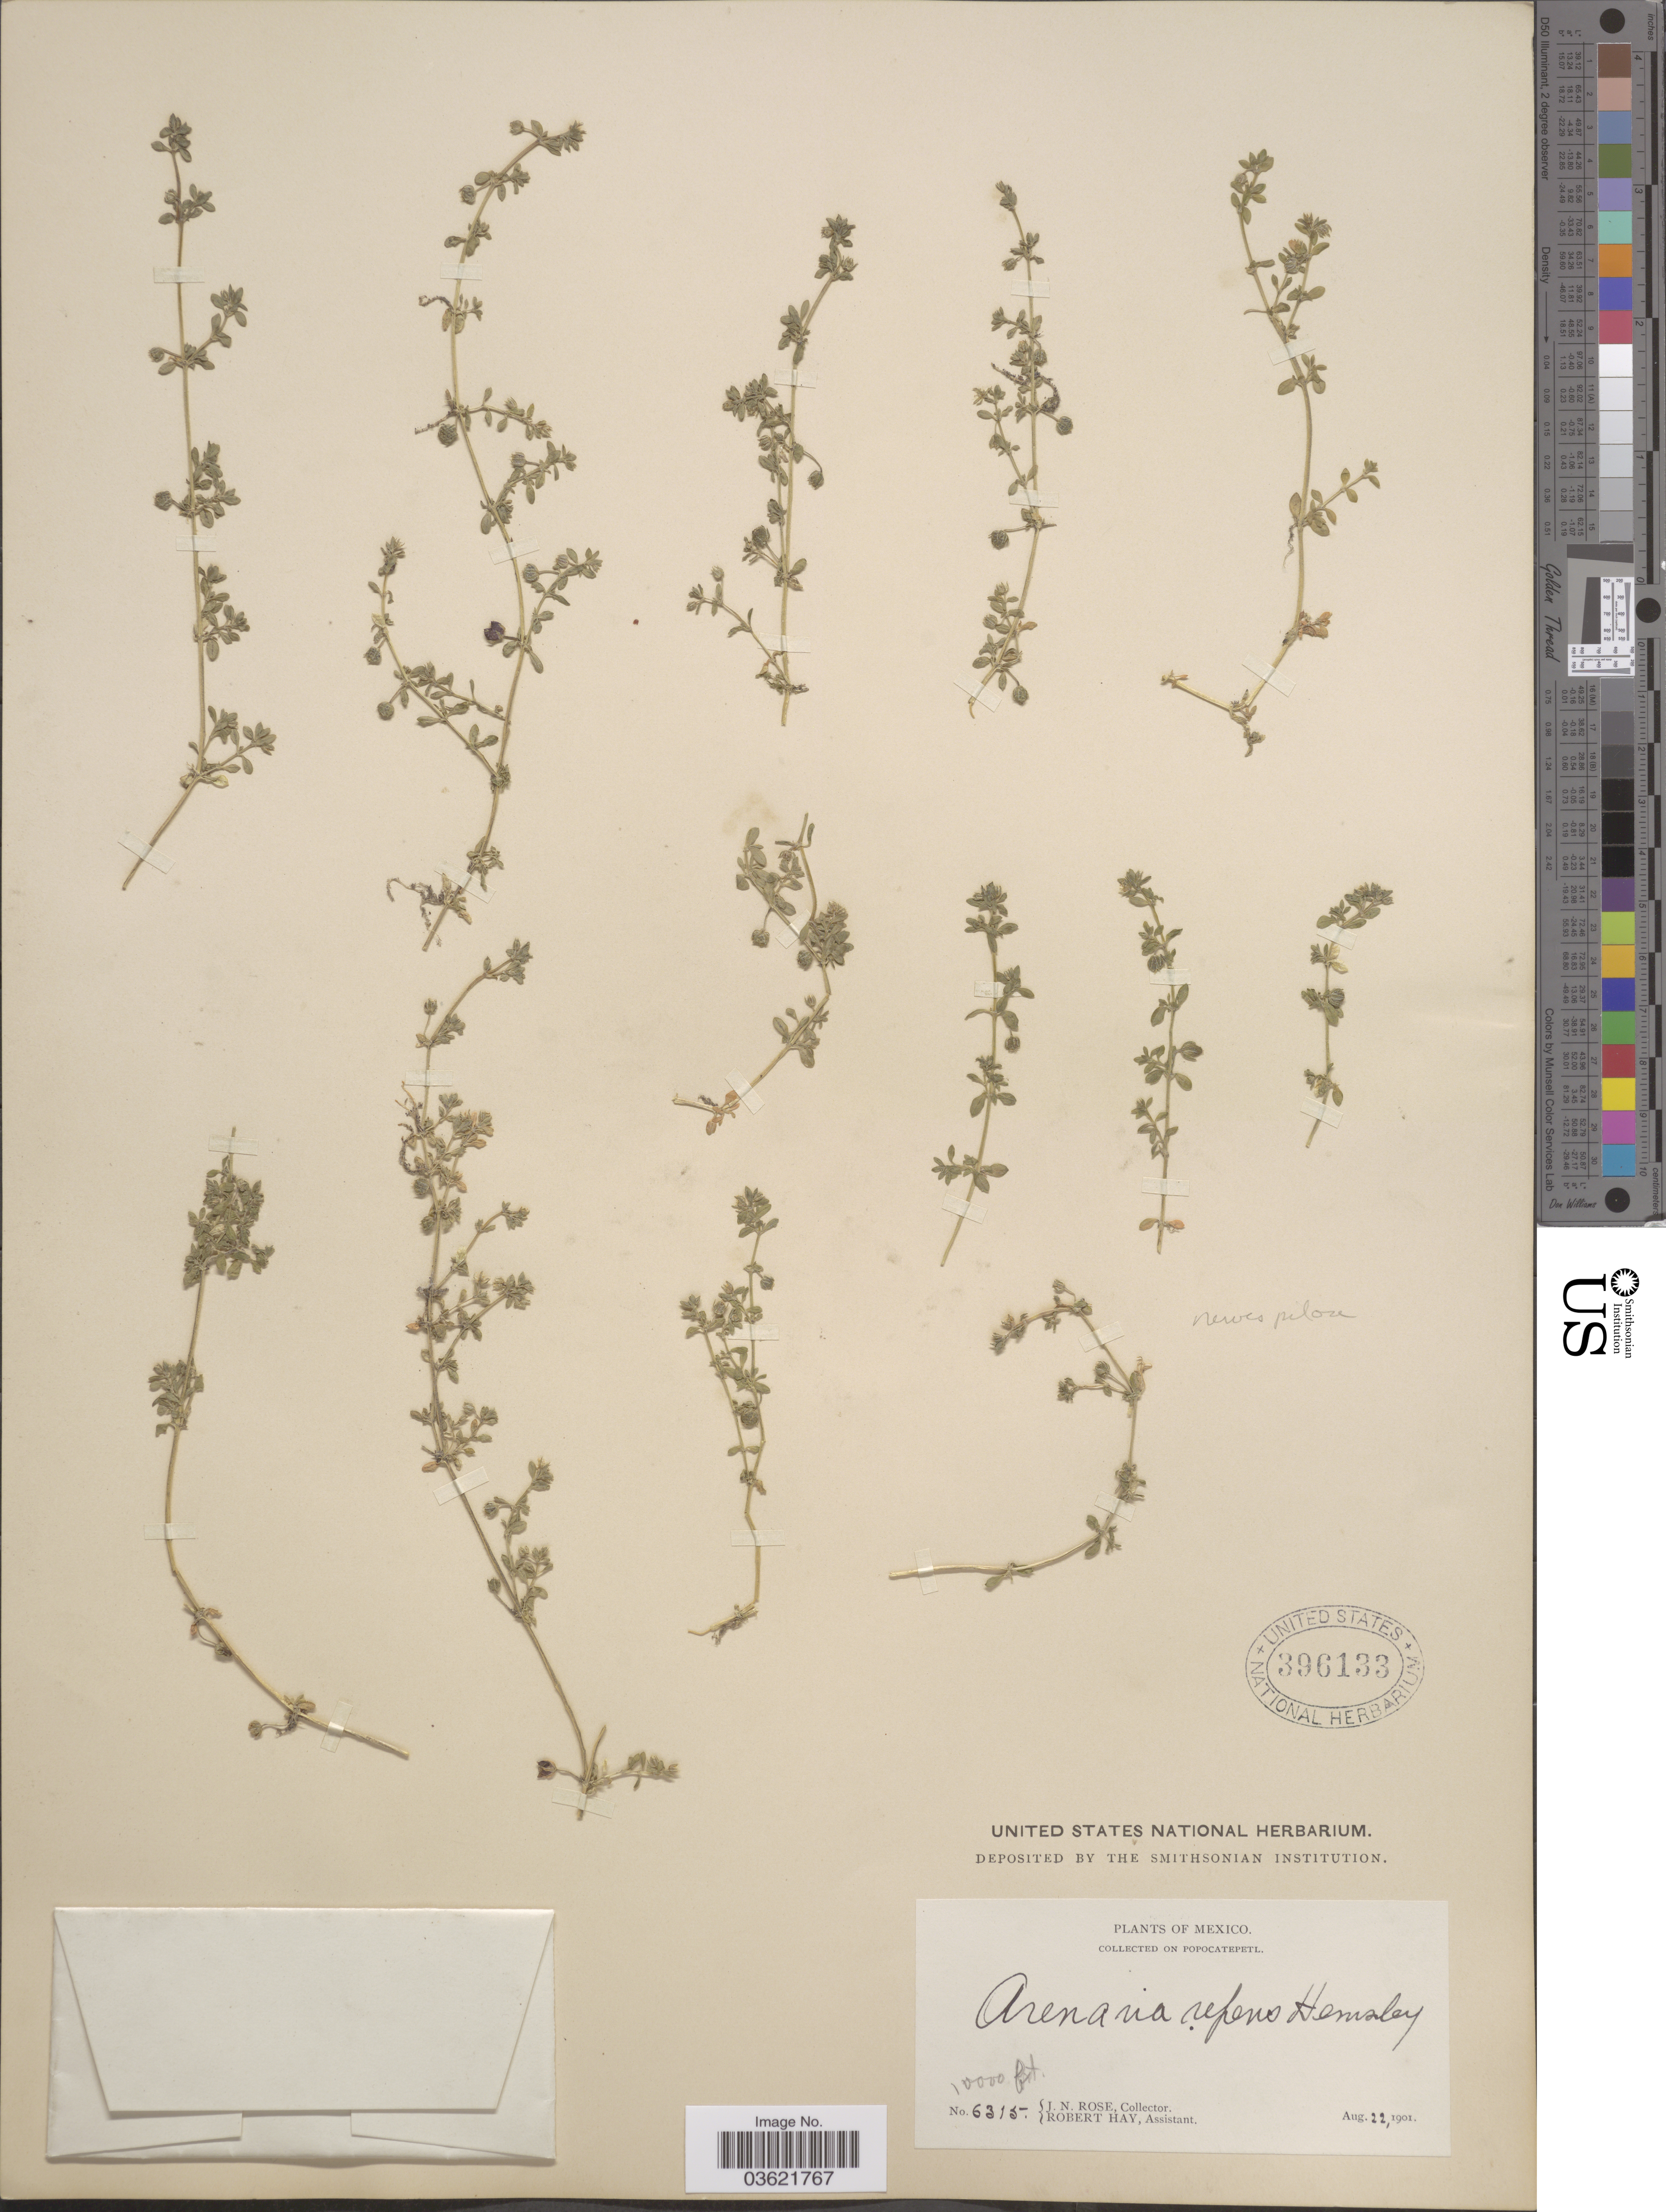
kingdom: Plantae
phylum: Tracheophyta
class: Magnoliopsida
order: Caryophyllales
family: Caryophyllaceae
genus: Arenaria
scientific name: Arenaria reptans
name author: Hemsl.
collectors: J. N. Rose & R. Hay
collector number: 6315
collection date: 1901-08-22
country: Mexico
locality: On Popocatepetl.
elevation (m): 3048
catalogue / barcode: US 396133